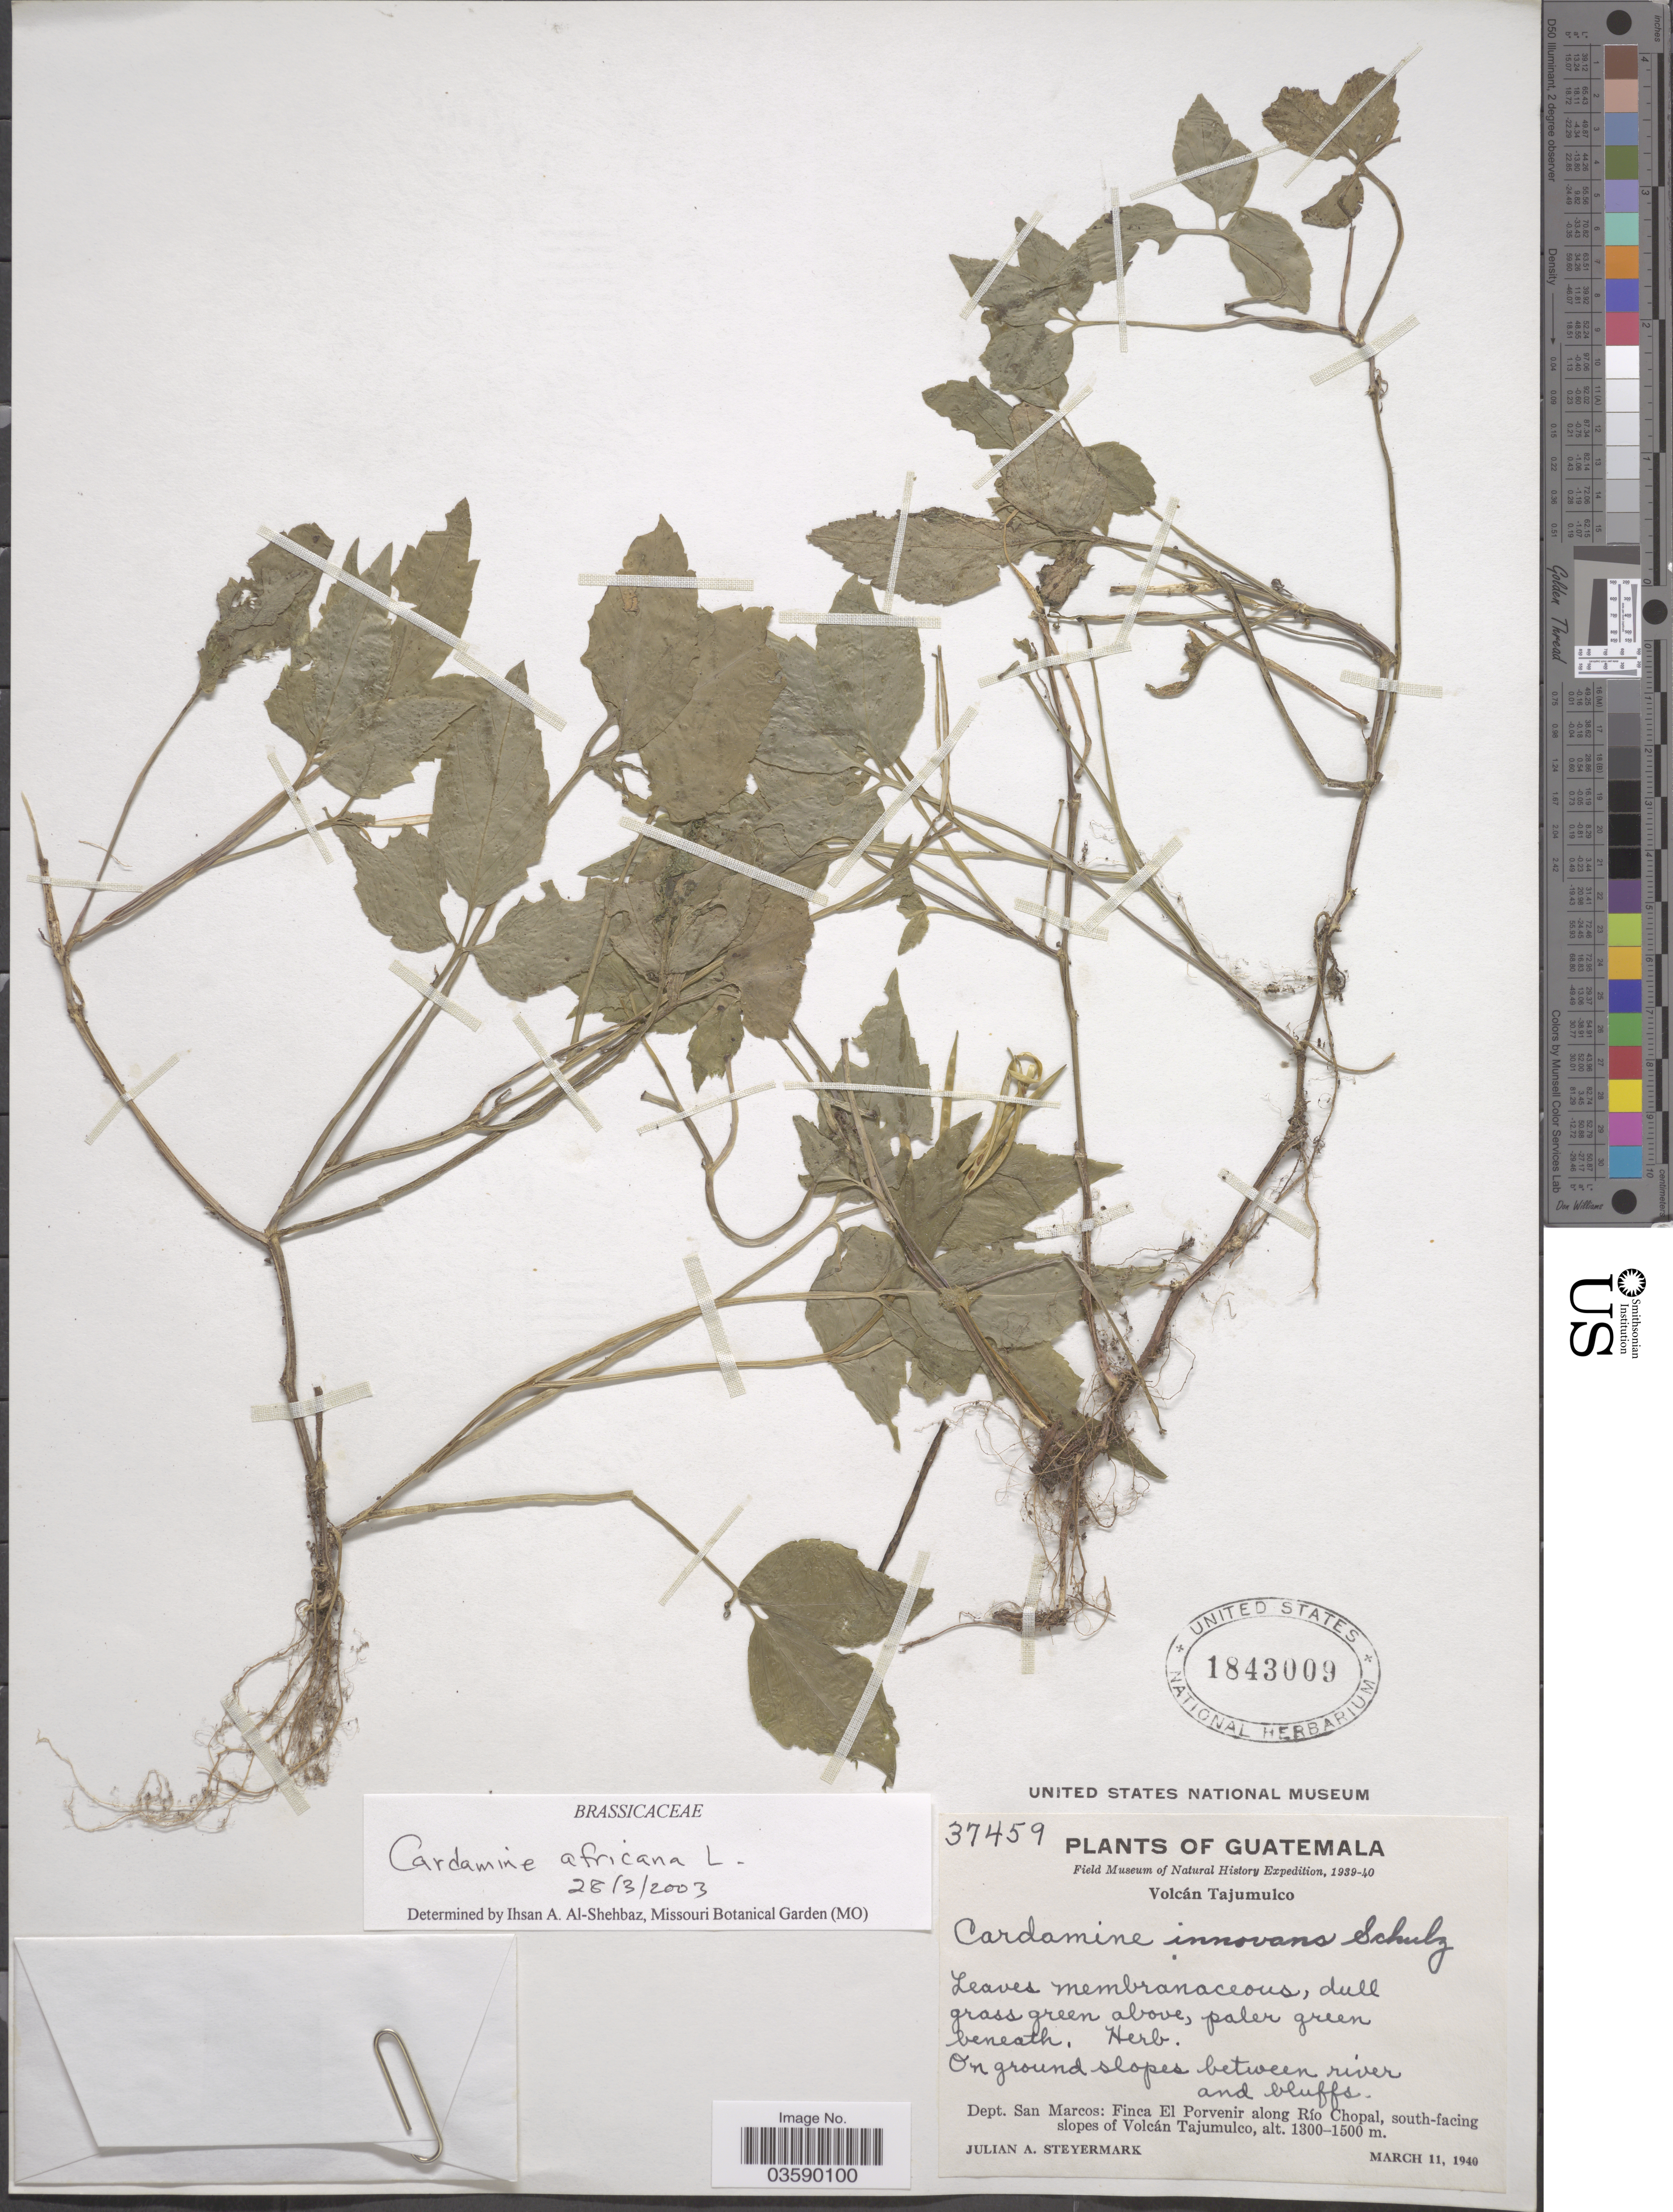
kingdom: Plantae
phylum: Tracheophyta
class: Magnoliopsida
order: Brassicales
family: Brassicaceae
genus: Cardamine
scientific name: Cardamine africana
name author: L.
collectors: J. Steyermark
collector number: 37459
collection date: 1940-03-11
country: Guatemala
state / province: San Marcos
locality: Dept. San marcos: Finca El Porvenir along Río Chopal, south-facing slopes of Volcán Tajumulco.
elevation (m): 1300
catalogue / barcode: US 1843009